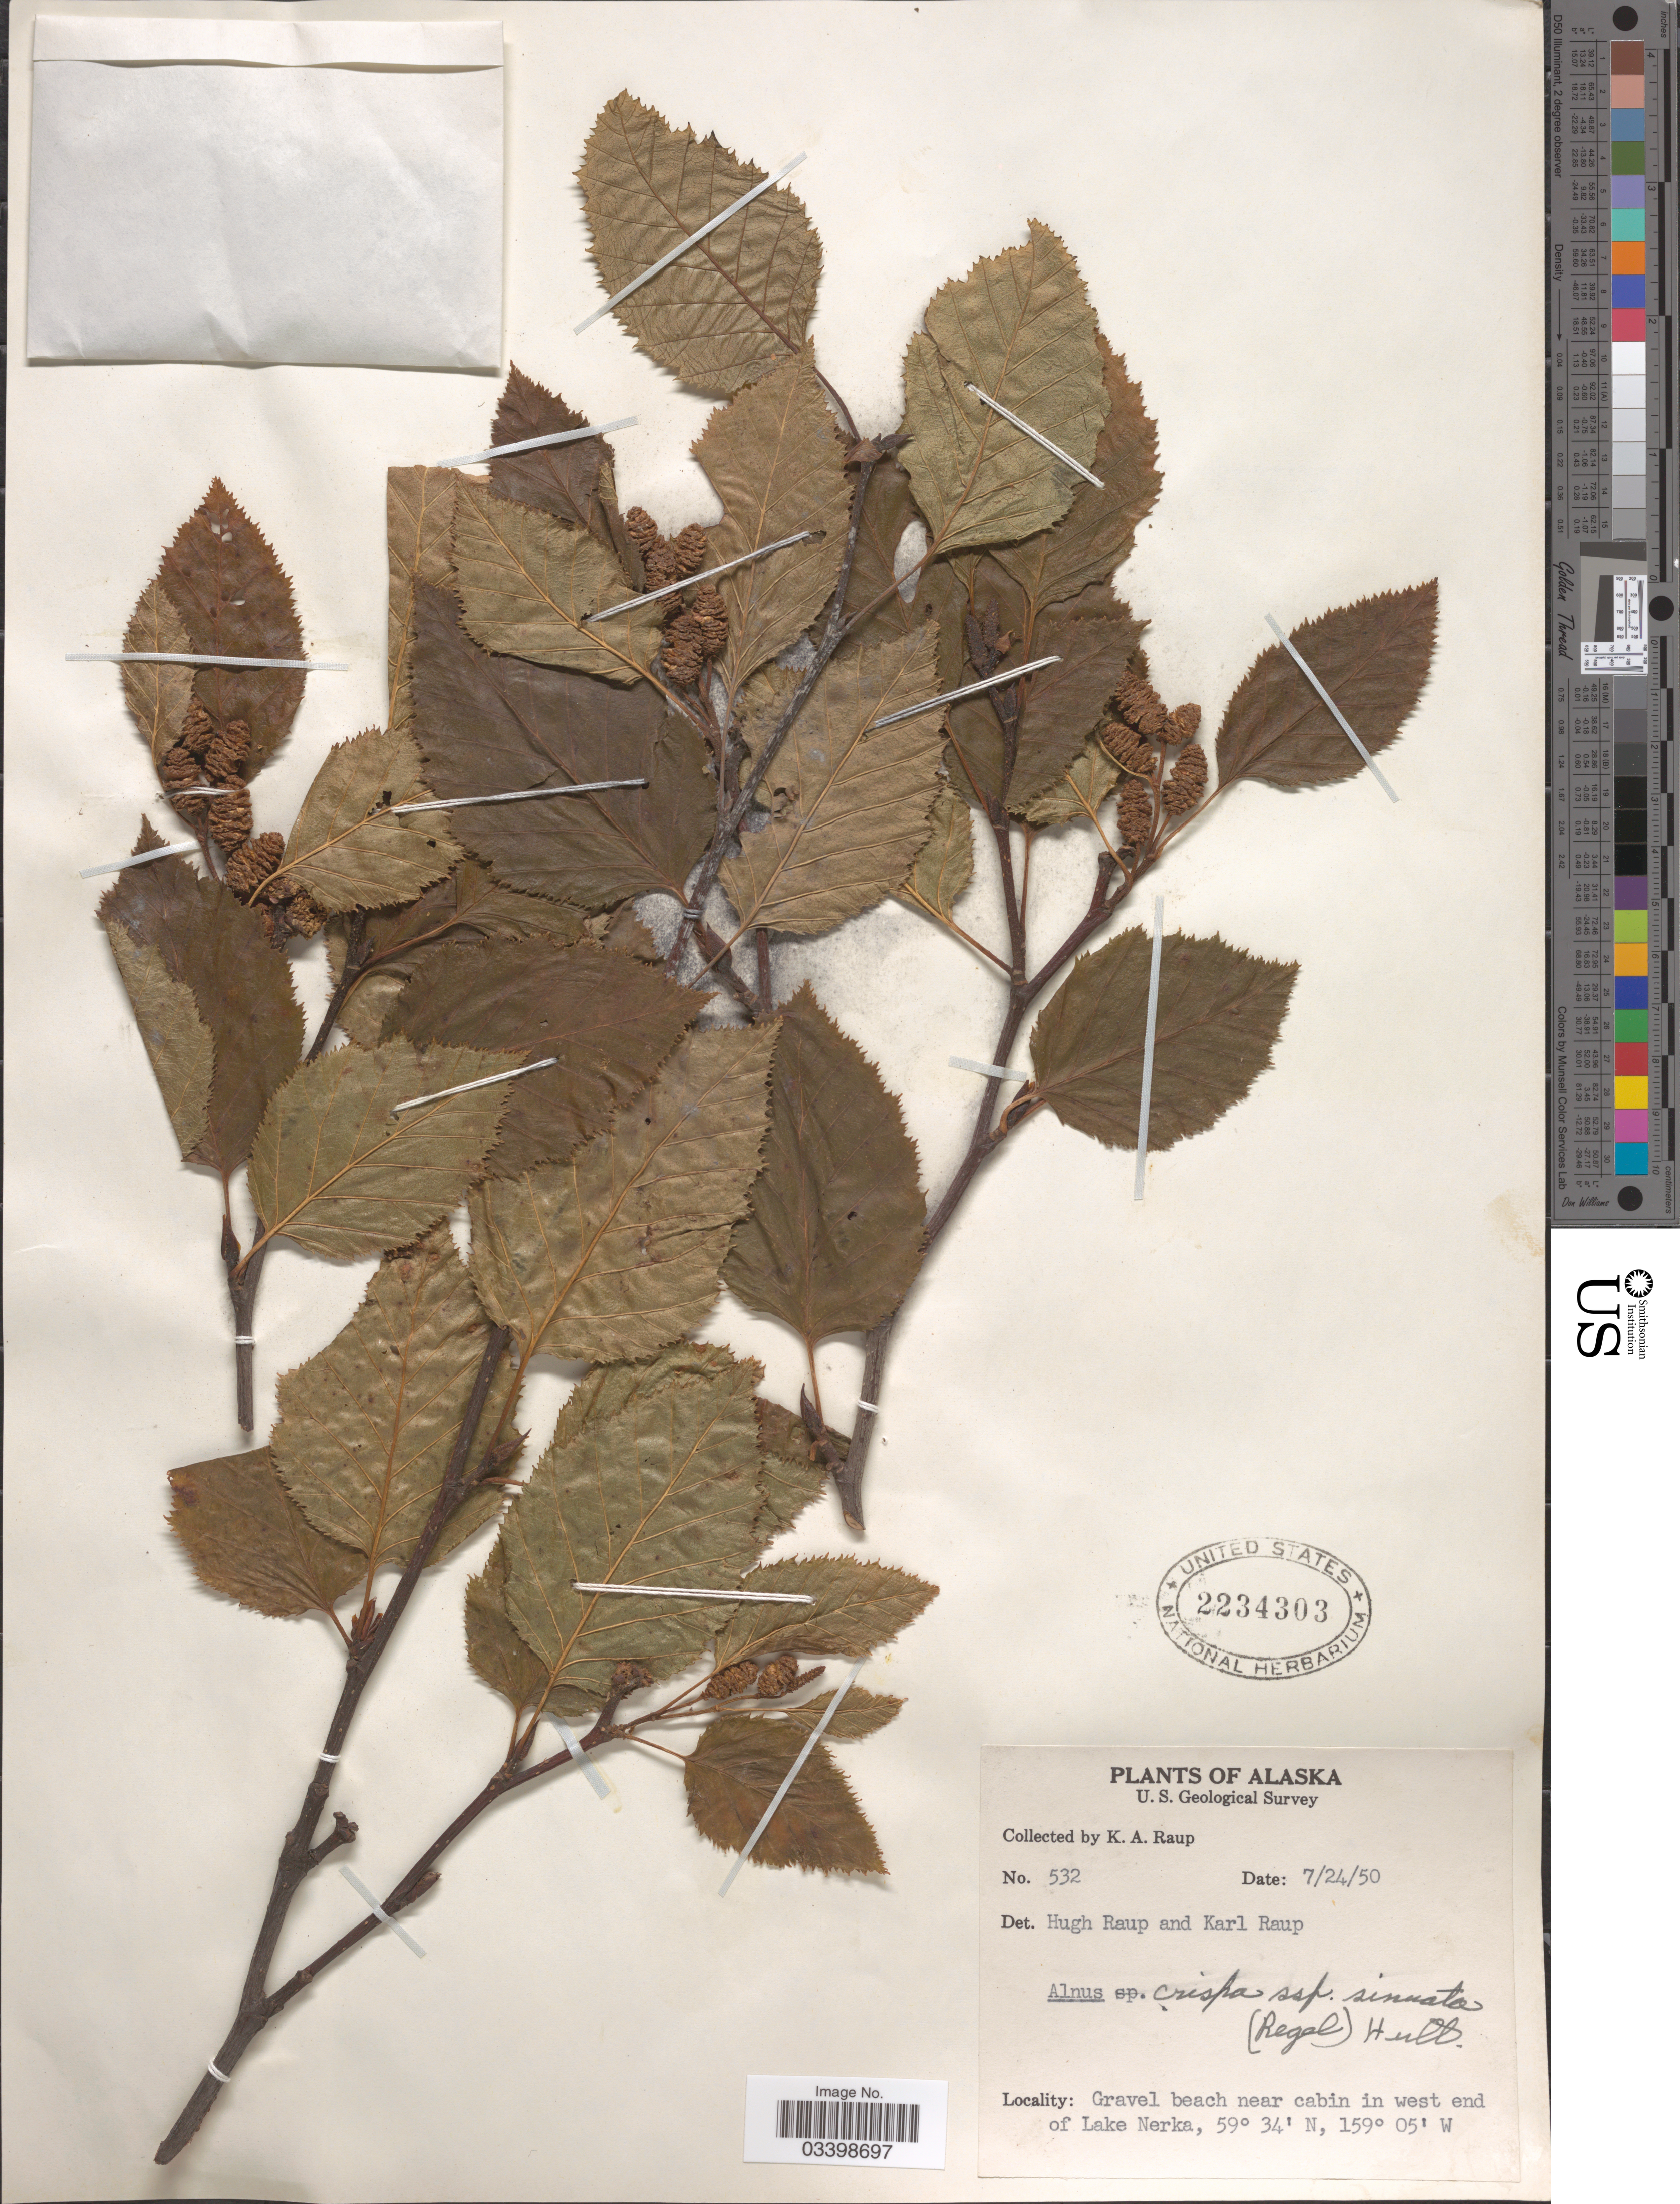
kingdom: Plantae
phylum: Tracheophyta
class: Magnoliopsida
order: Fagales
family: Betulaceae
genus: Alnus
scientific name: Alnus viridis subsp. sinuata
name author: Regel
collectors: K. Raup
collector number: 532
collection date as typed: Transcribed d/m/y: 24/7/50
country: United States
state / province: Alaska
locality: Gravel beach near cabin in west end of Lake Nerka.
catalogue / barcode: US 2334303